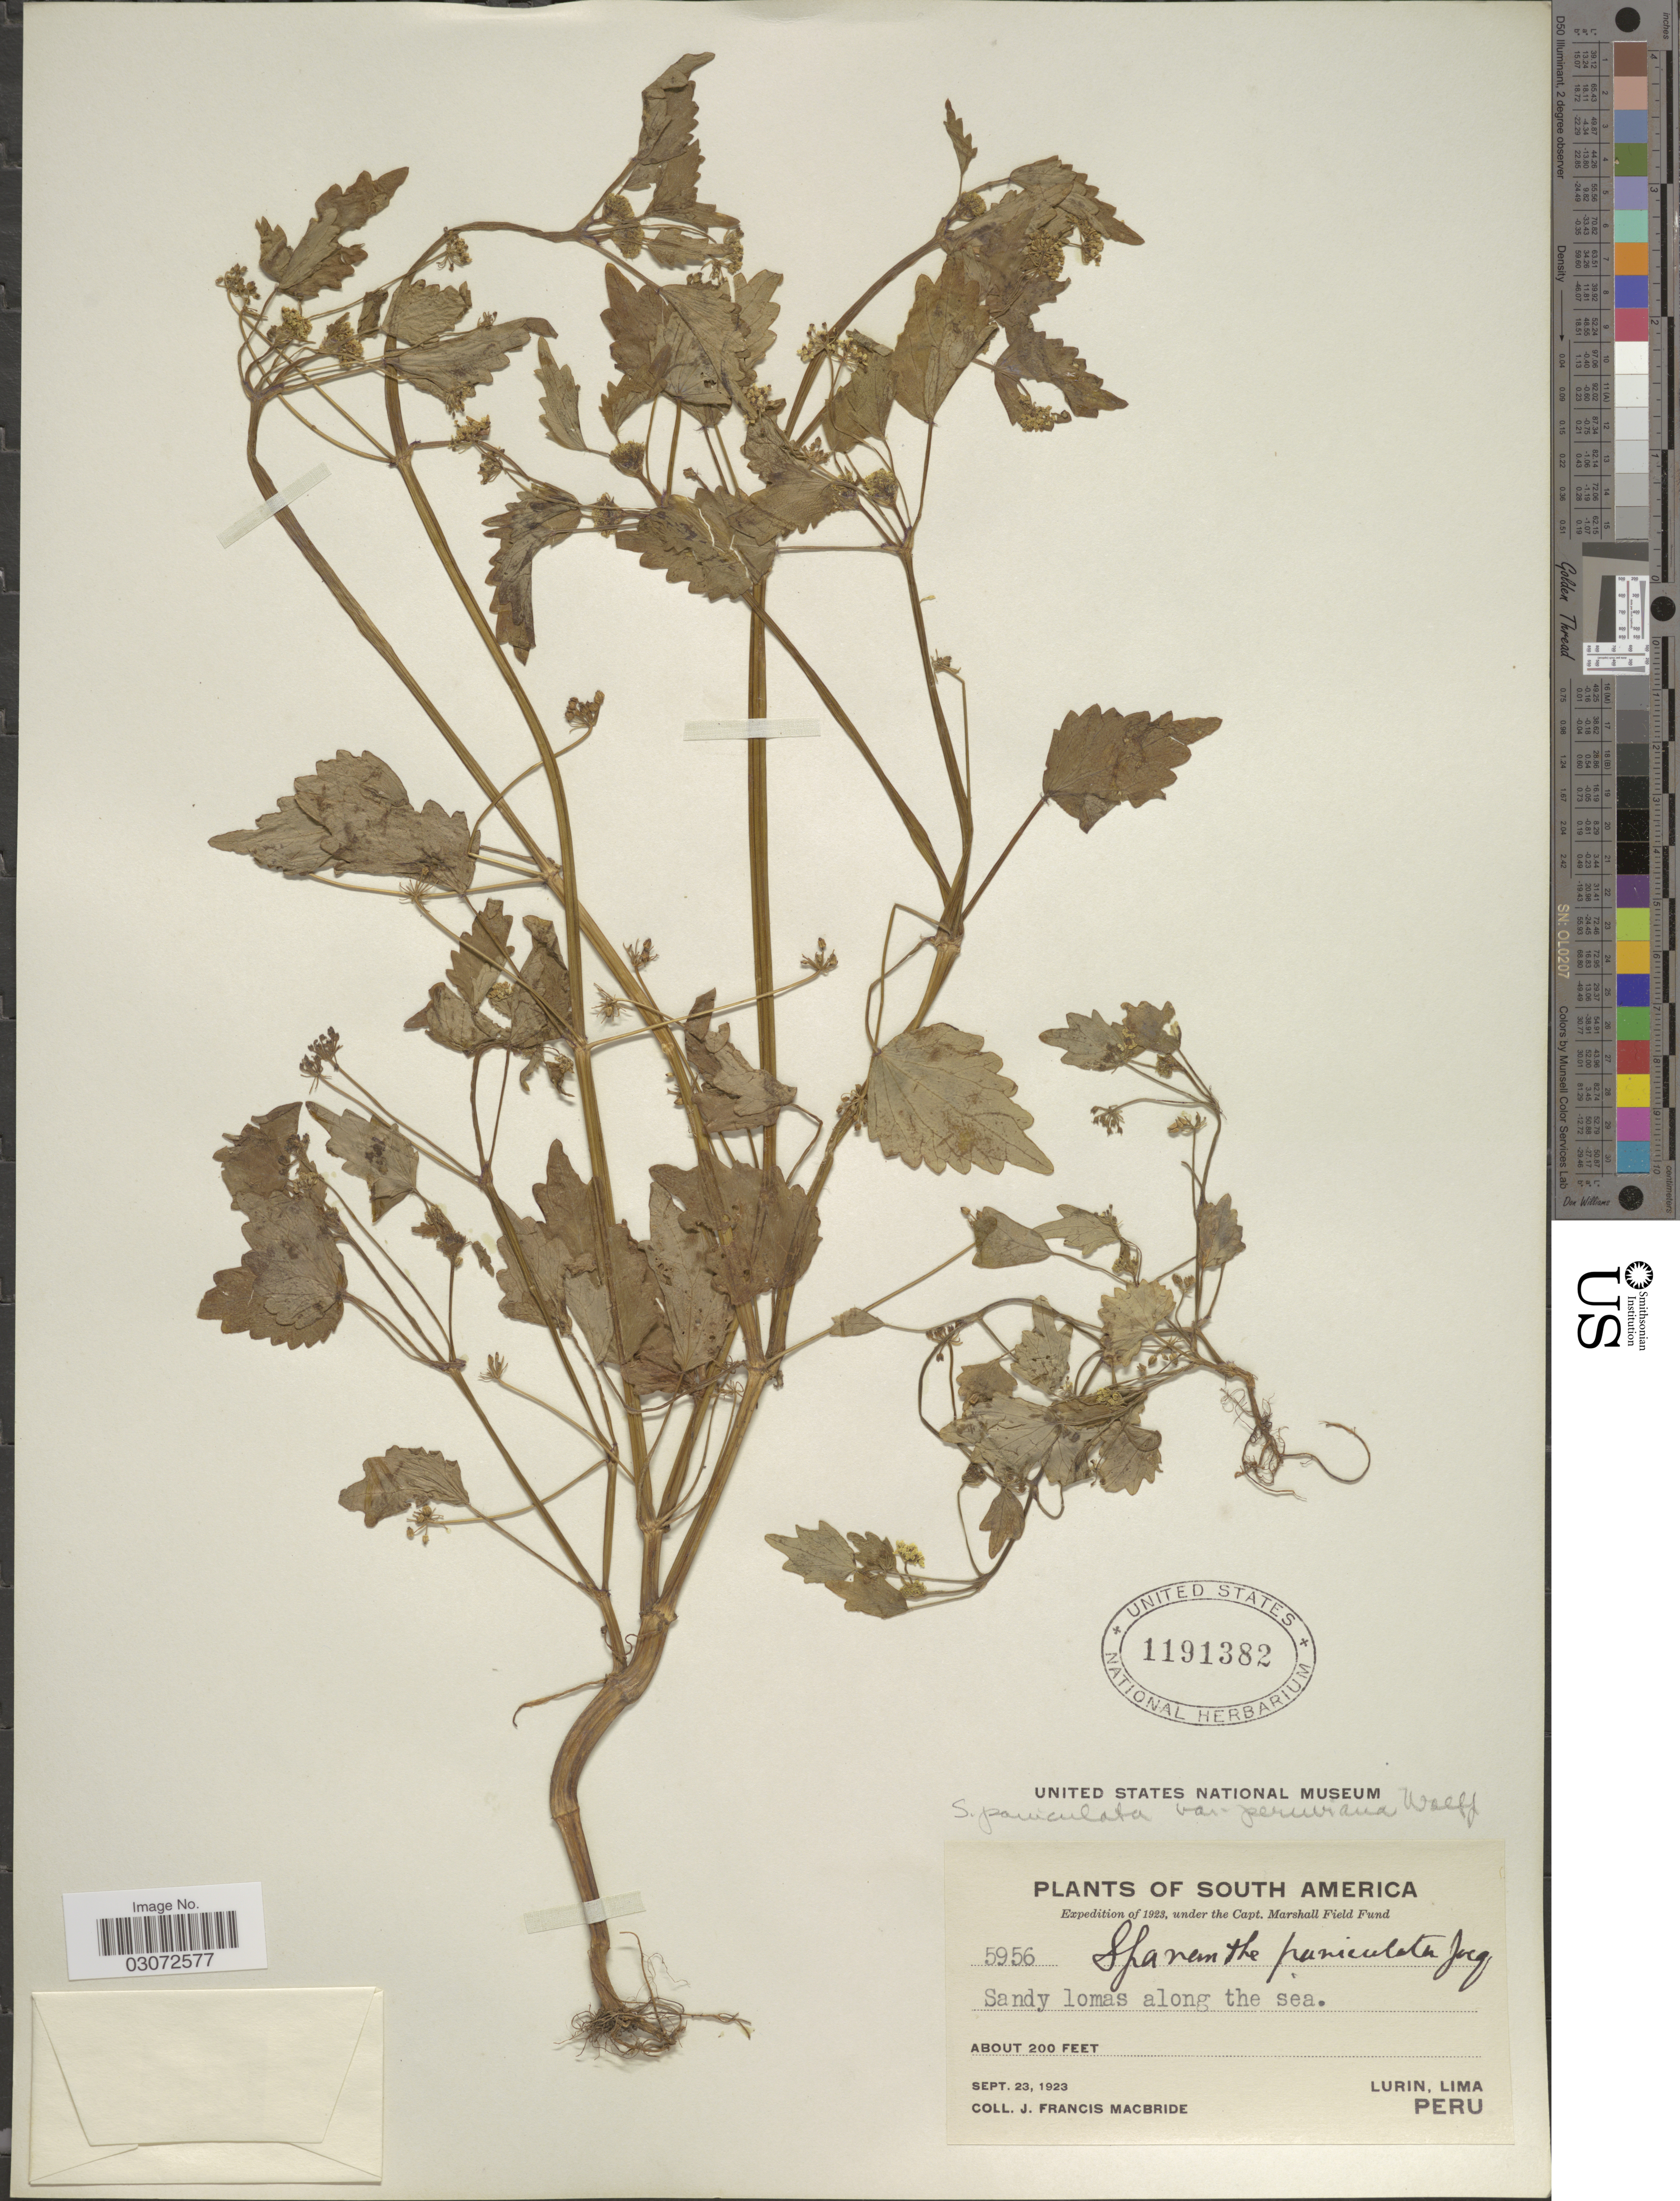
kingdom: Plantae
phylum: Tracheophyta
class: Magnoliopsida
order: Apiales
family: Apiaceae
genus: Spananthe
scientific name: Spananthe paniculata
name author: Jacq.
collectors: J. F. Macbride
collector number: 5956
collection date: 1923-09-23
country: Peru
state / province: Lima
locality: Lurin.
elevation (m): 61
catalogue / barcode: US 1191382